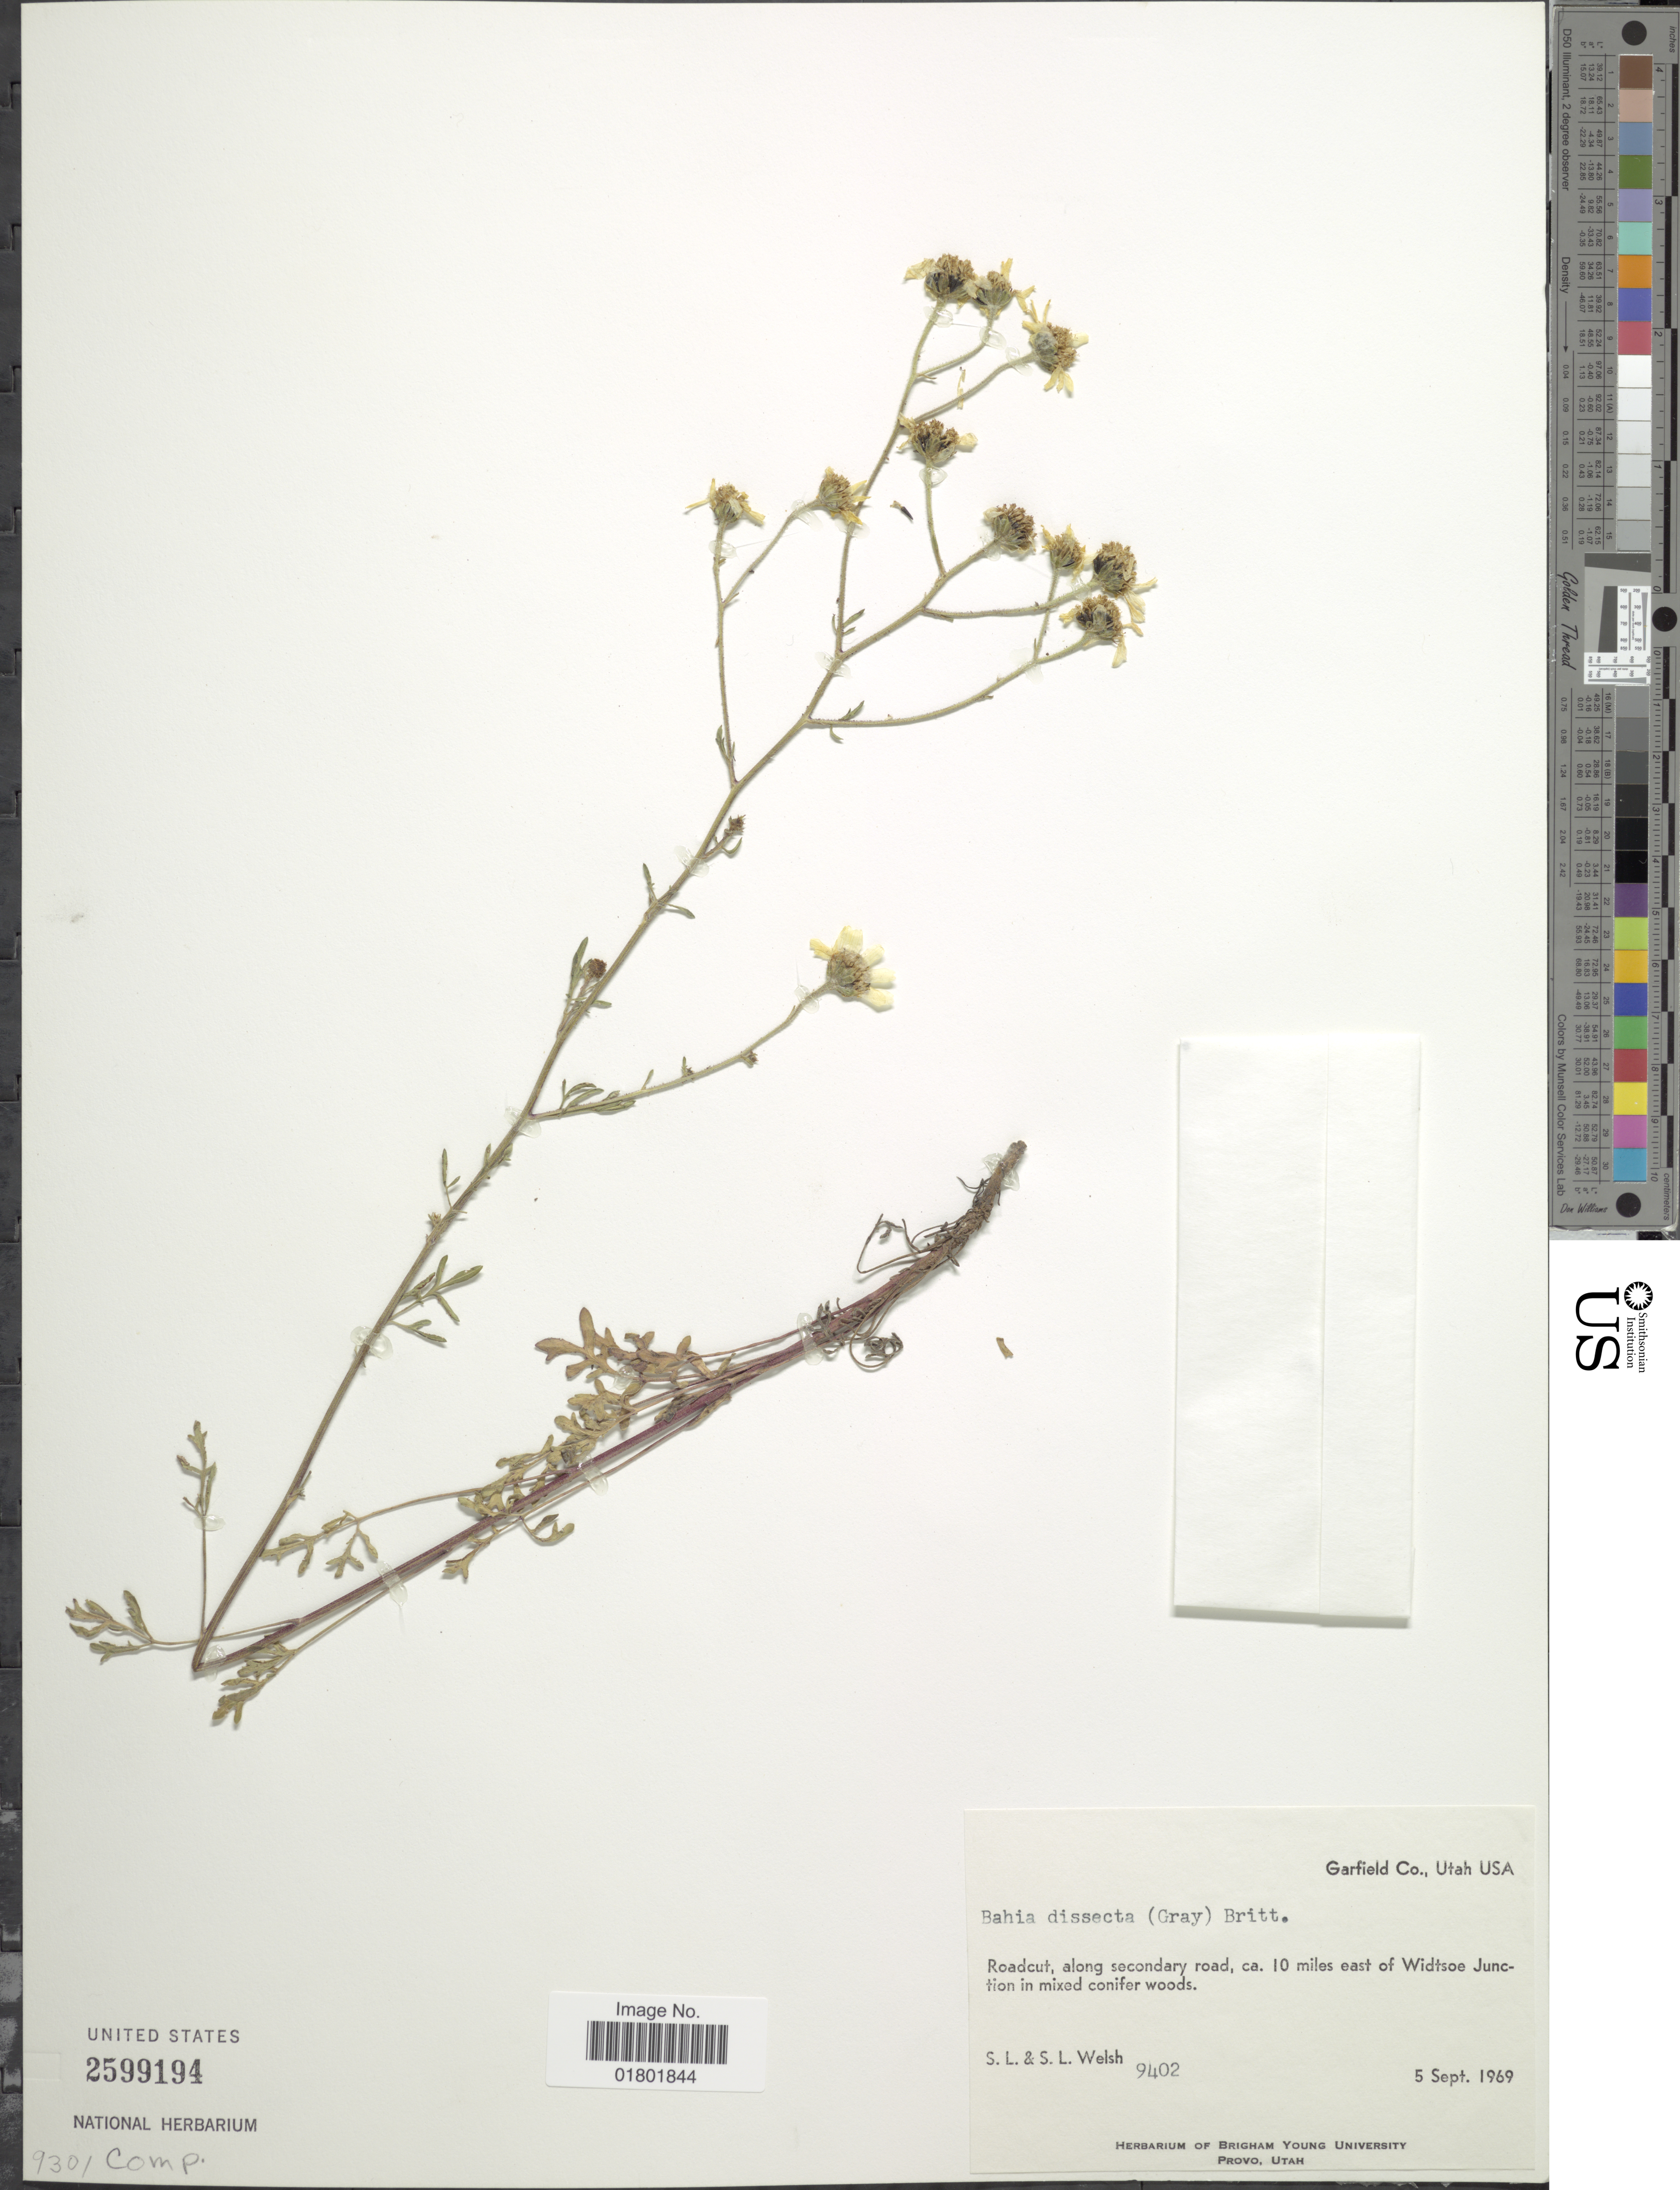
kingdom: Plantae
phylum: Tracheophyta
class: Magnoliopsida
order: Asterales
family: Asteraceae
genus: Bahia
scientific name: Bahia dissecta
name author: (A. Gray) Britton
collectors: S. Welsh & S. Welsh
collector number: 9402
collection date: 1969-09-05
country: United States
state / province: Utah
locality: Garfield Co., Roadcut, along secondary road, ca. 10 miles east of Widtsoe Junction in mixed conifer woods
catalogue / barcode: US 2599194